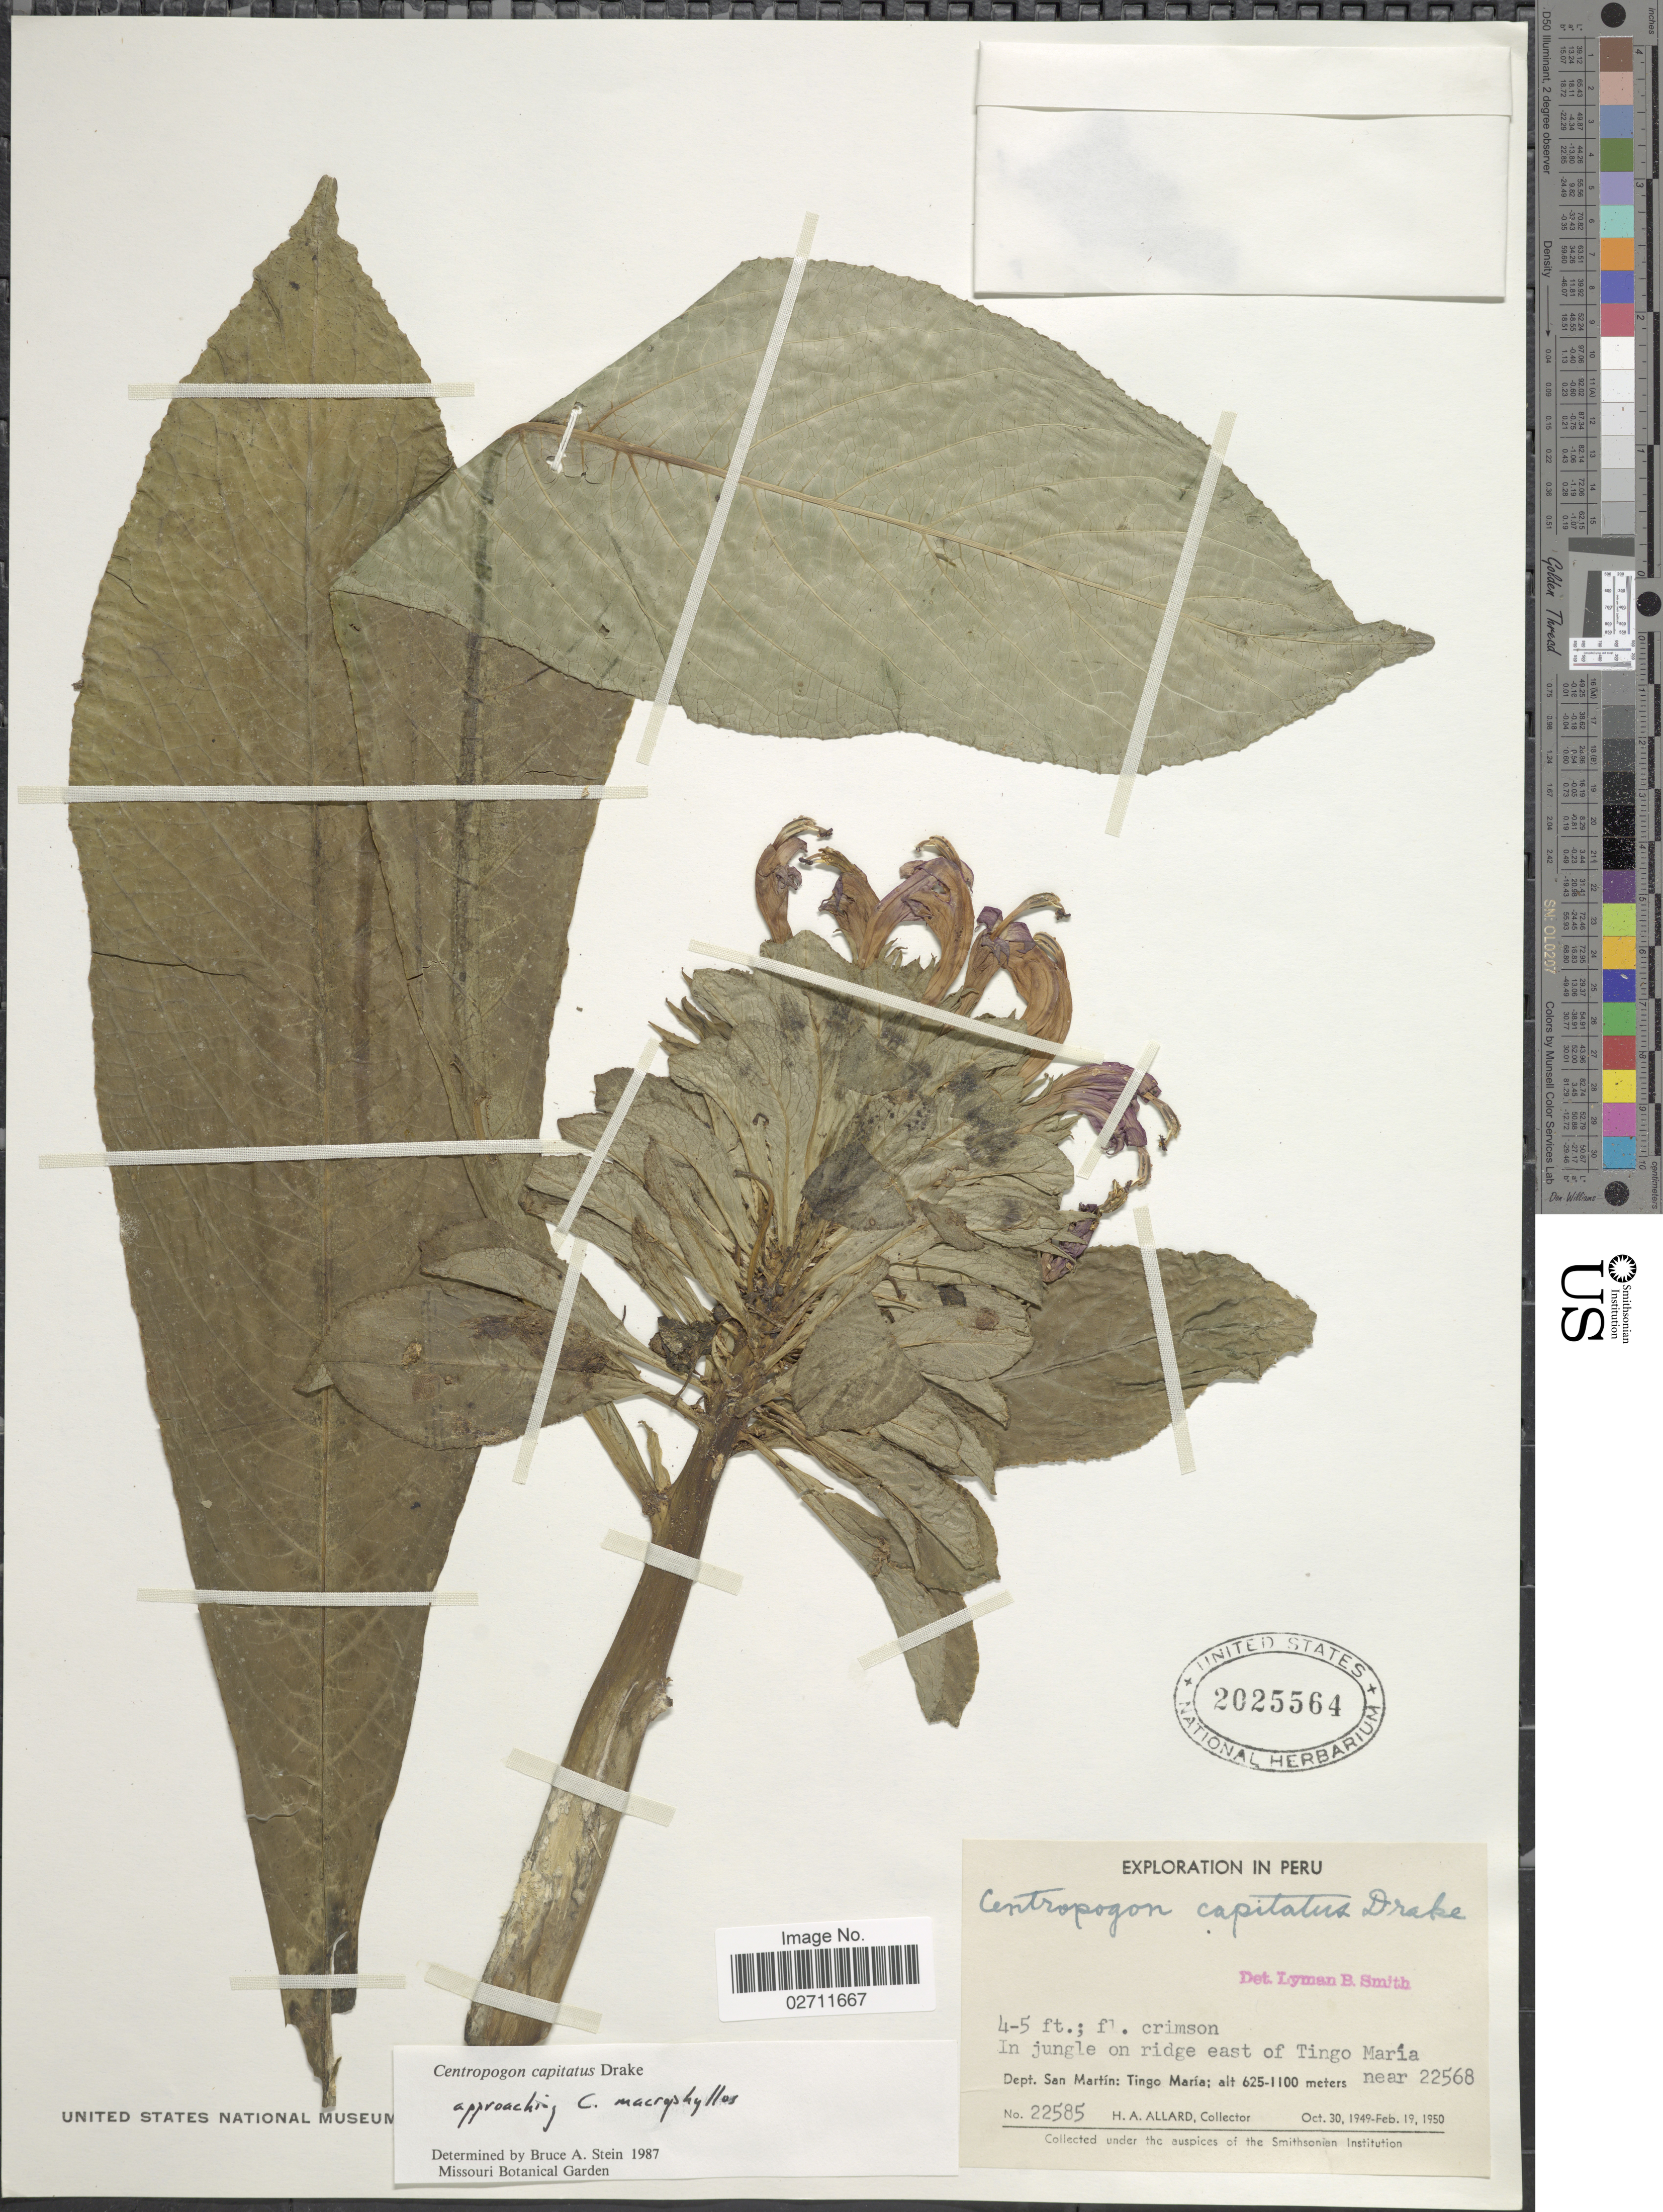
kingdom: Plantae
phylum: Tracheophyta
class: Magnoliopsida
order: Asterales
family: Campanulaceae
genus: Centropogon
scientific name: Centropogon capitatus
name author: Drake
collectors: H. A. Allard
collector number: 22585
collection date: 1949-10-30/1950-02-19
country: Peru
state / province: San Martín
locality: Tingo Maria. In jungle on ridge east of Tingo Maria, near 22568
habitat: in jungle on ridge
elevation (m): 625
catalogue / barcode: US 2025564